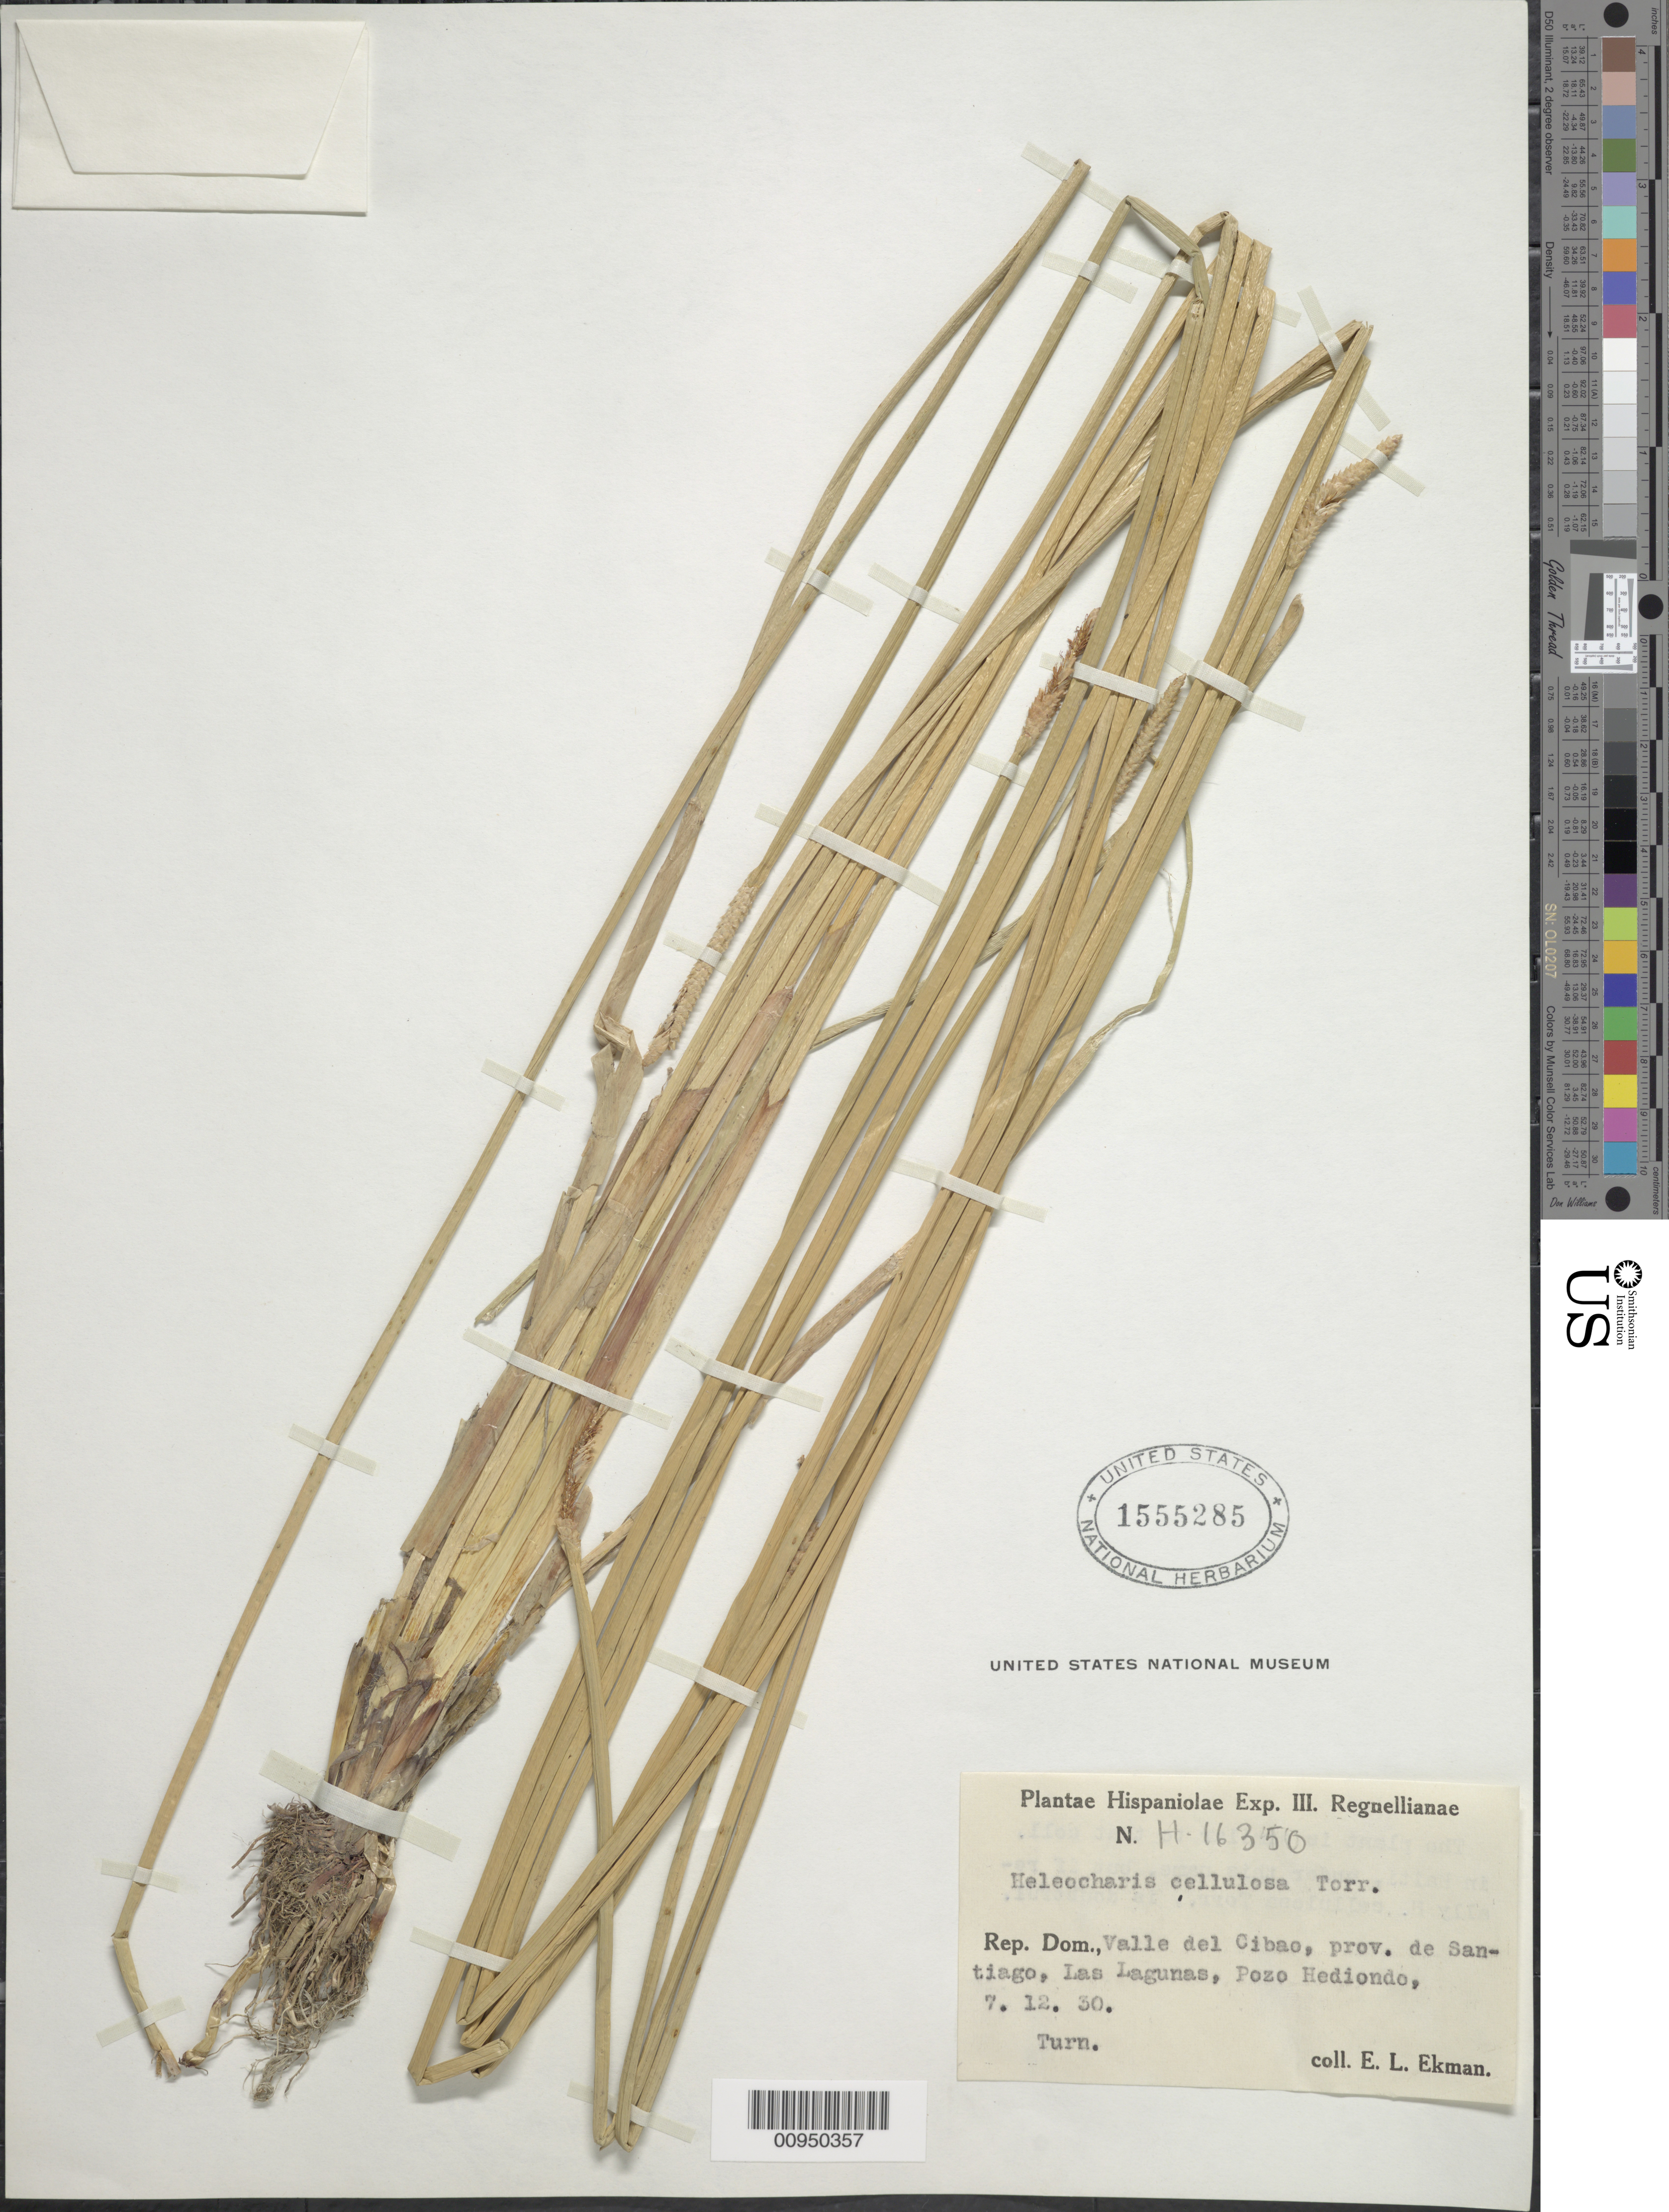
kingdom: Plantae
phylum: Tracheophyta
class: Liliopsida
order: Poales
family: Cyperaceae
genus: Eleocharis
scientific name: Eleocharis cellulosa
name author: Torr.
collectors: E. L. Ekman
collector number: H 16350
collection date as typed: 07 Dec 1930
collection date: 1930-12-07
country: Dominican Republic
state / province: Santiago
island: Hispaniola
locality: Valle del Cibao, Las Lagunas, Pozo Hediondo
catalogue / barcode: US 1555285